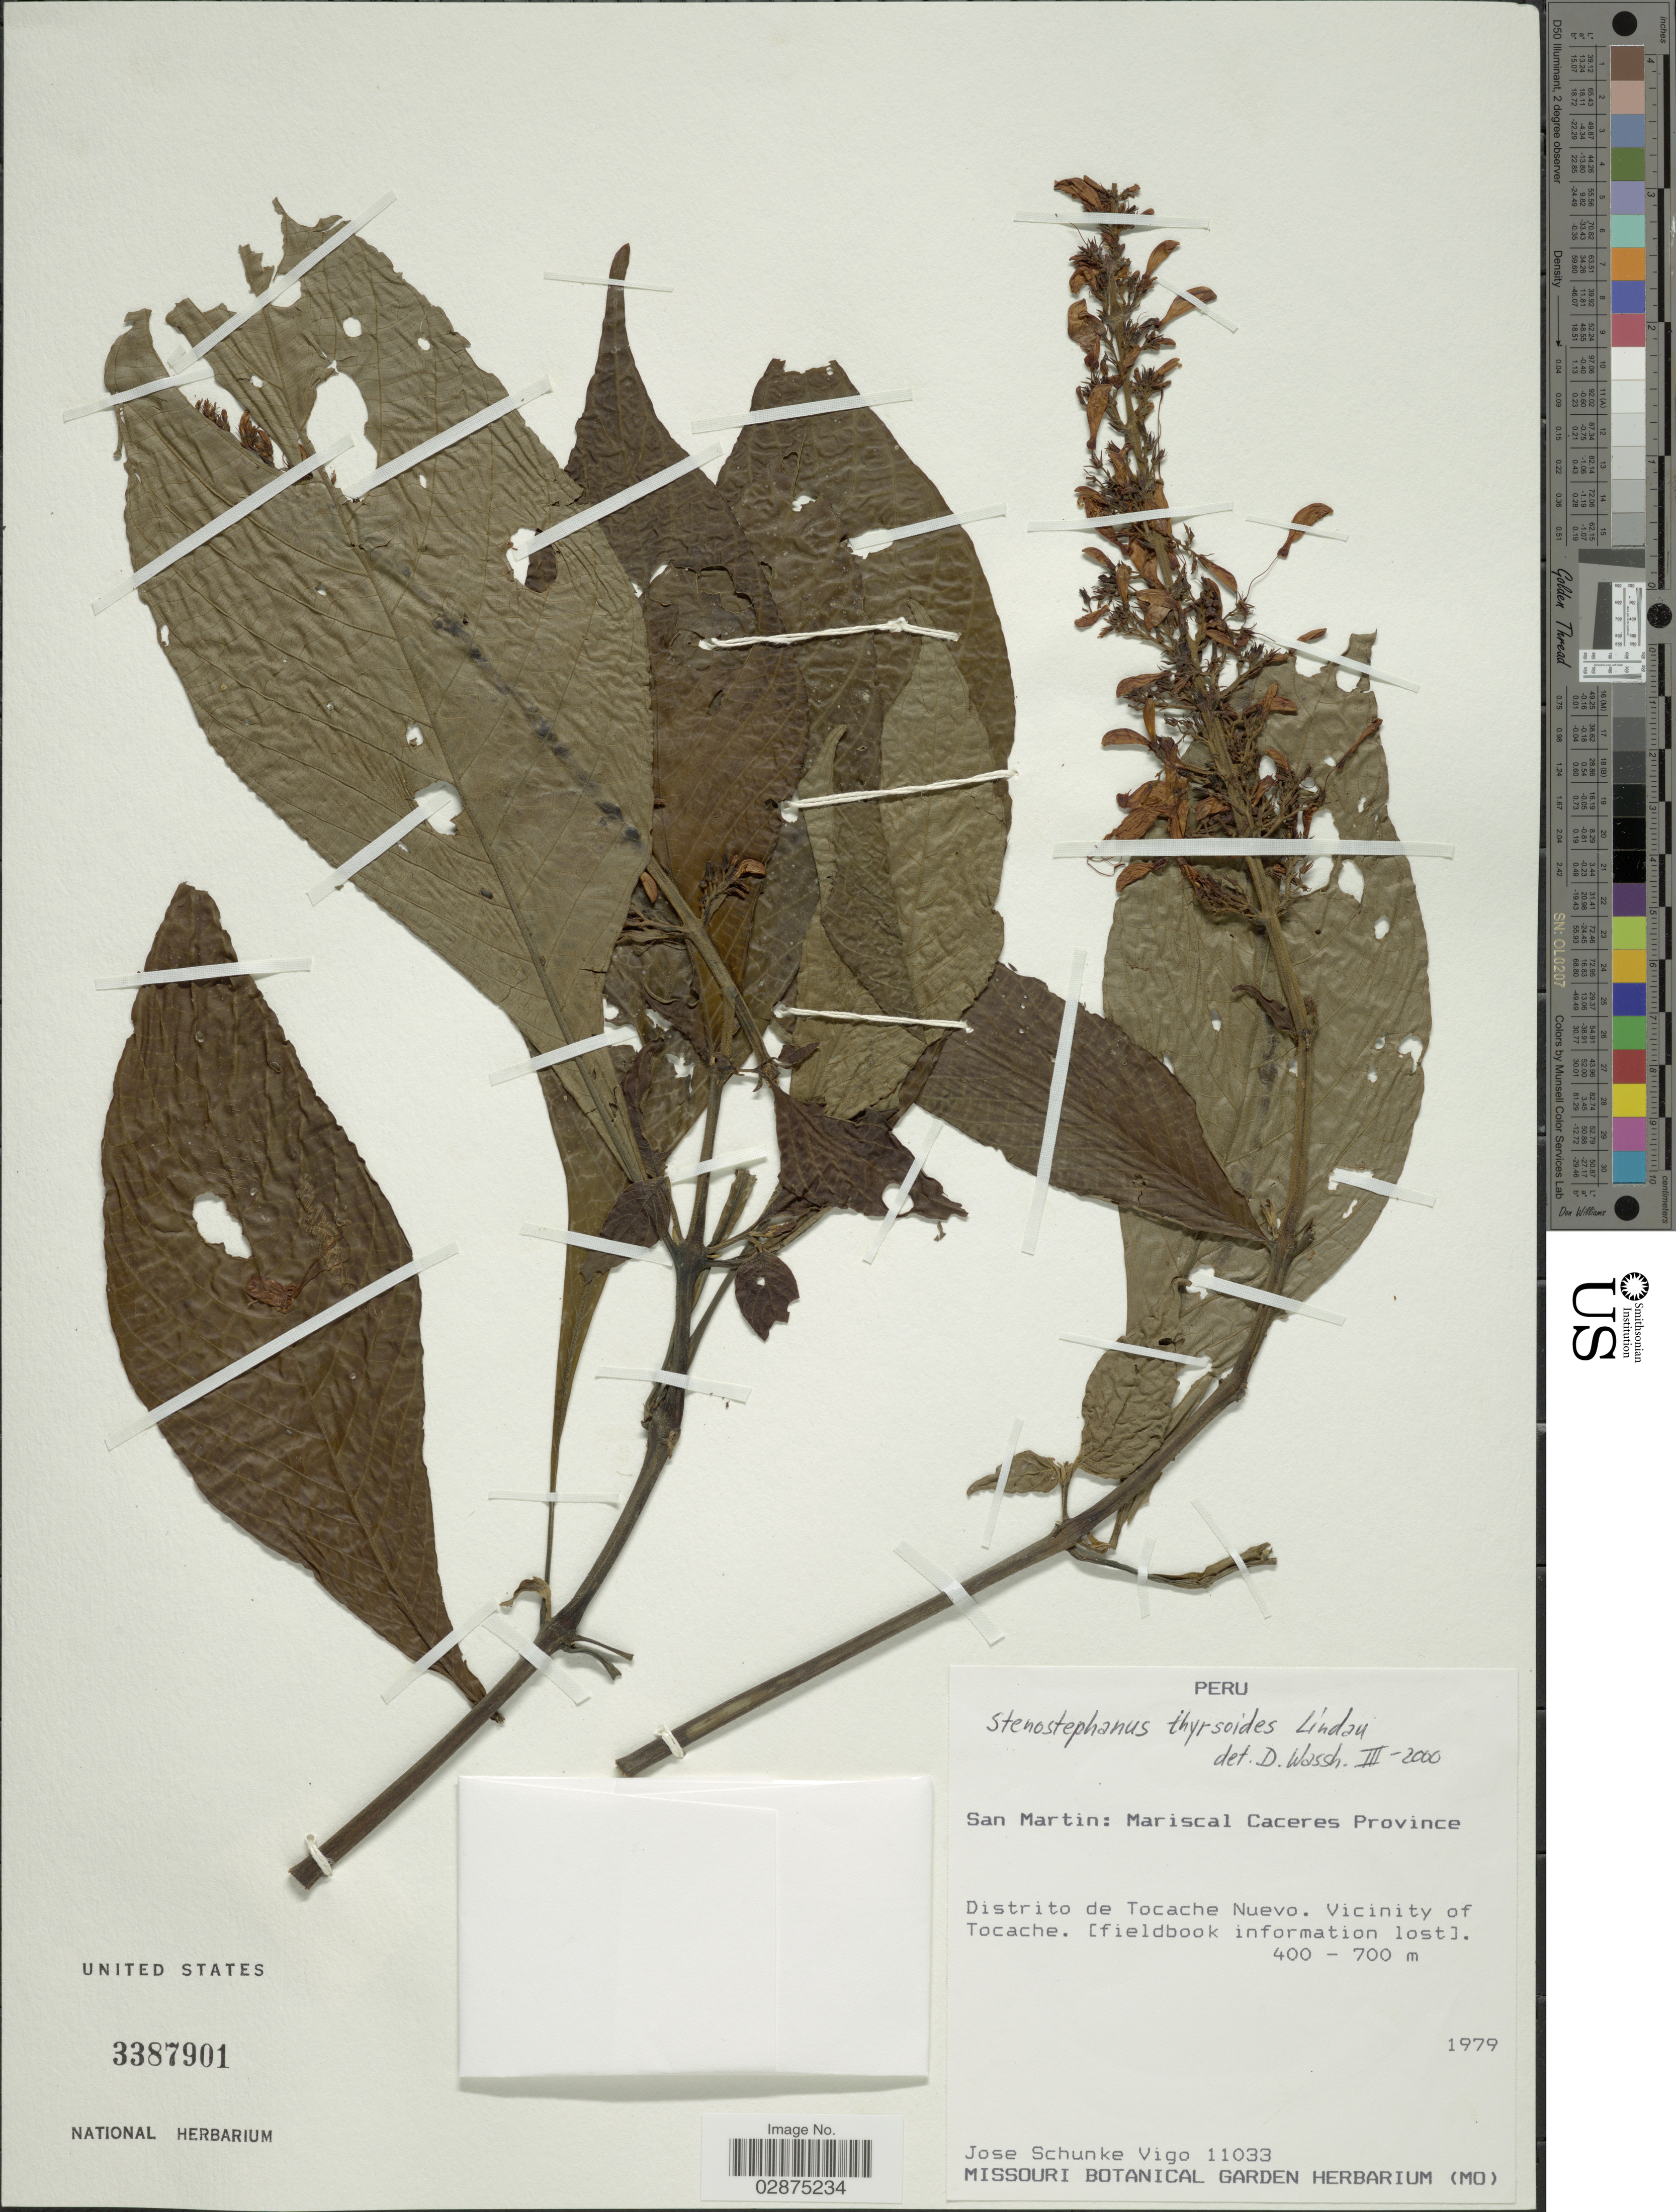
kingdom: Plantae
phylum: Tracheophyta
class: Magnoliopsida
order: Lamiales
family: Acanthaceae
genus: Stenostephanus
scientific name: Stenostephanus longistaminus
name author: (Ruiz & Pav.) V.M. Baum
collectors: J. Schunke Vigo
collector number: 11033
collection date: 1979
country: Peru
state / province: San Martín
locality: Mariscal Caceres Province. Mariscal Caceres Province. Distrito de Tocache Nuevo. Vicinity of Tocache.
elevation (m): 400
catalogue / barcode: US 3387901